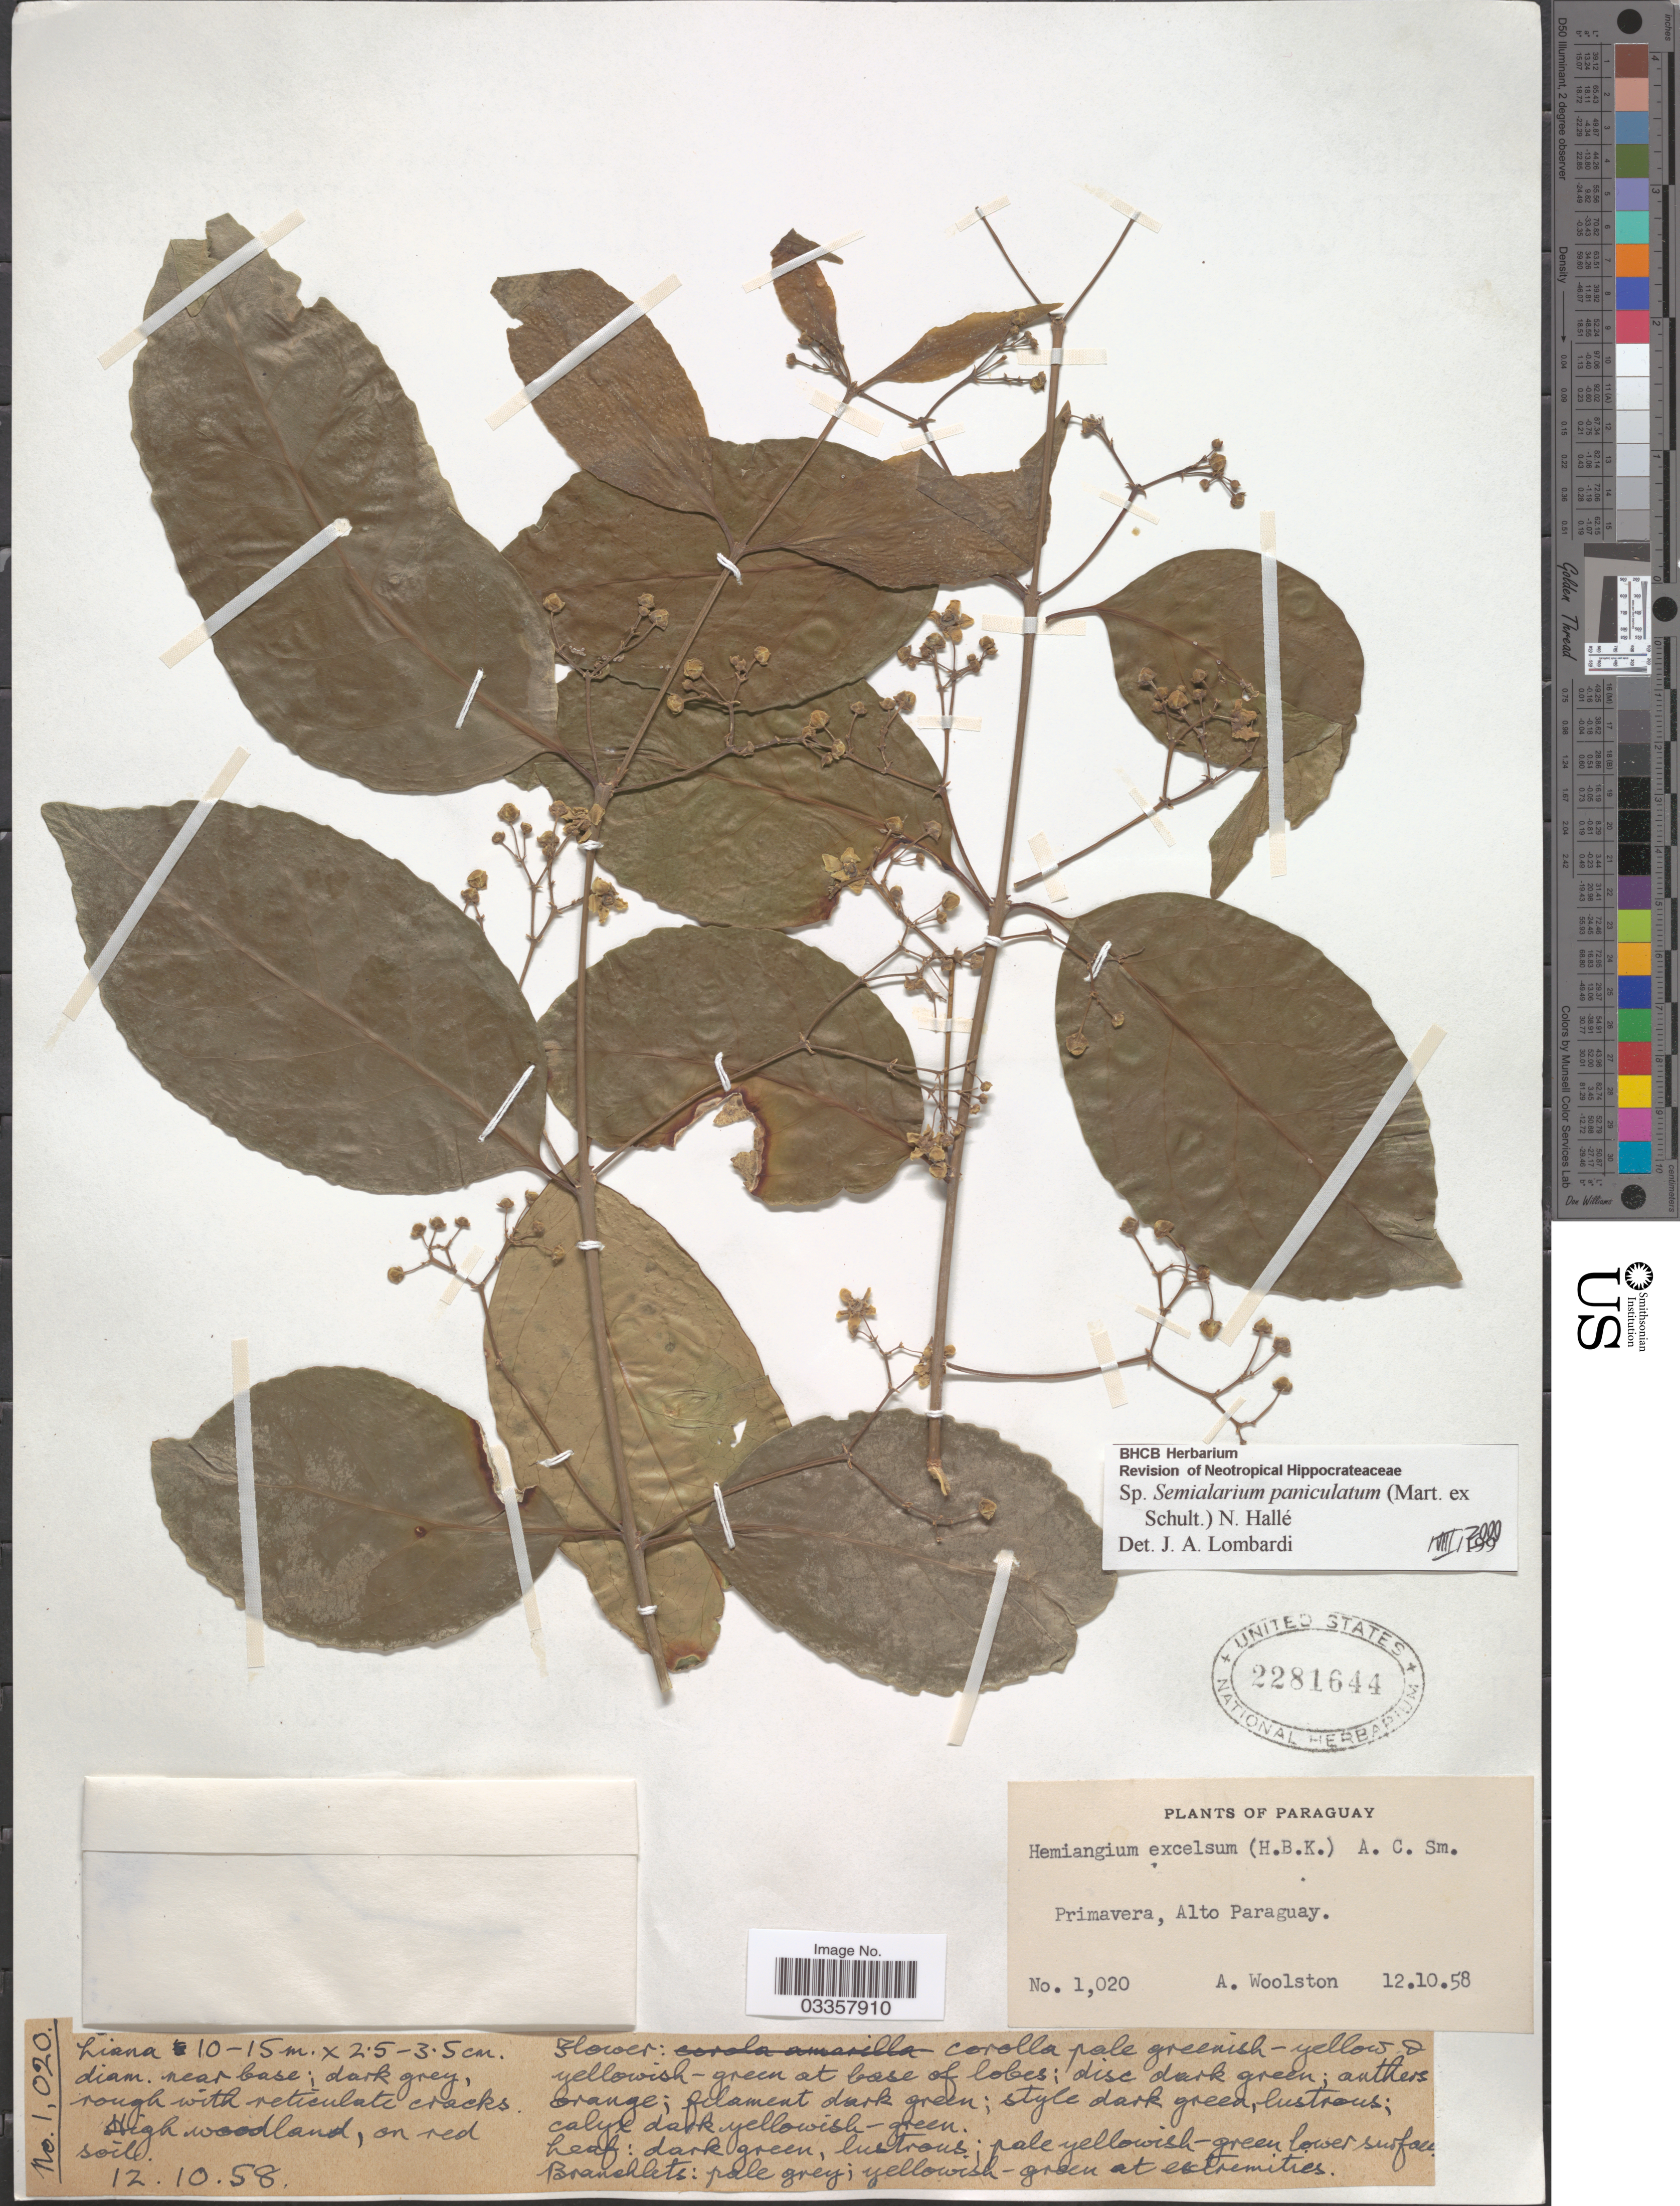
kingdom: Plantae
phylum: Tracheophyta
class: Magnoliopsida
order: Celastrales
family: Celastraceae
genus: Semialarium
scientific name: Semialarium paniculatum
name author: (Mart.) N. Hallé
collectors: A. Woolston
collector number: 1020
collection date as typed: Transcribed d/m/y: 12/10/58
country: Paraguay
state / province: Alto Paraguay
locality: Primavera.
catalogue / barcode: US 2281644